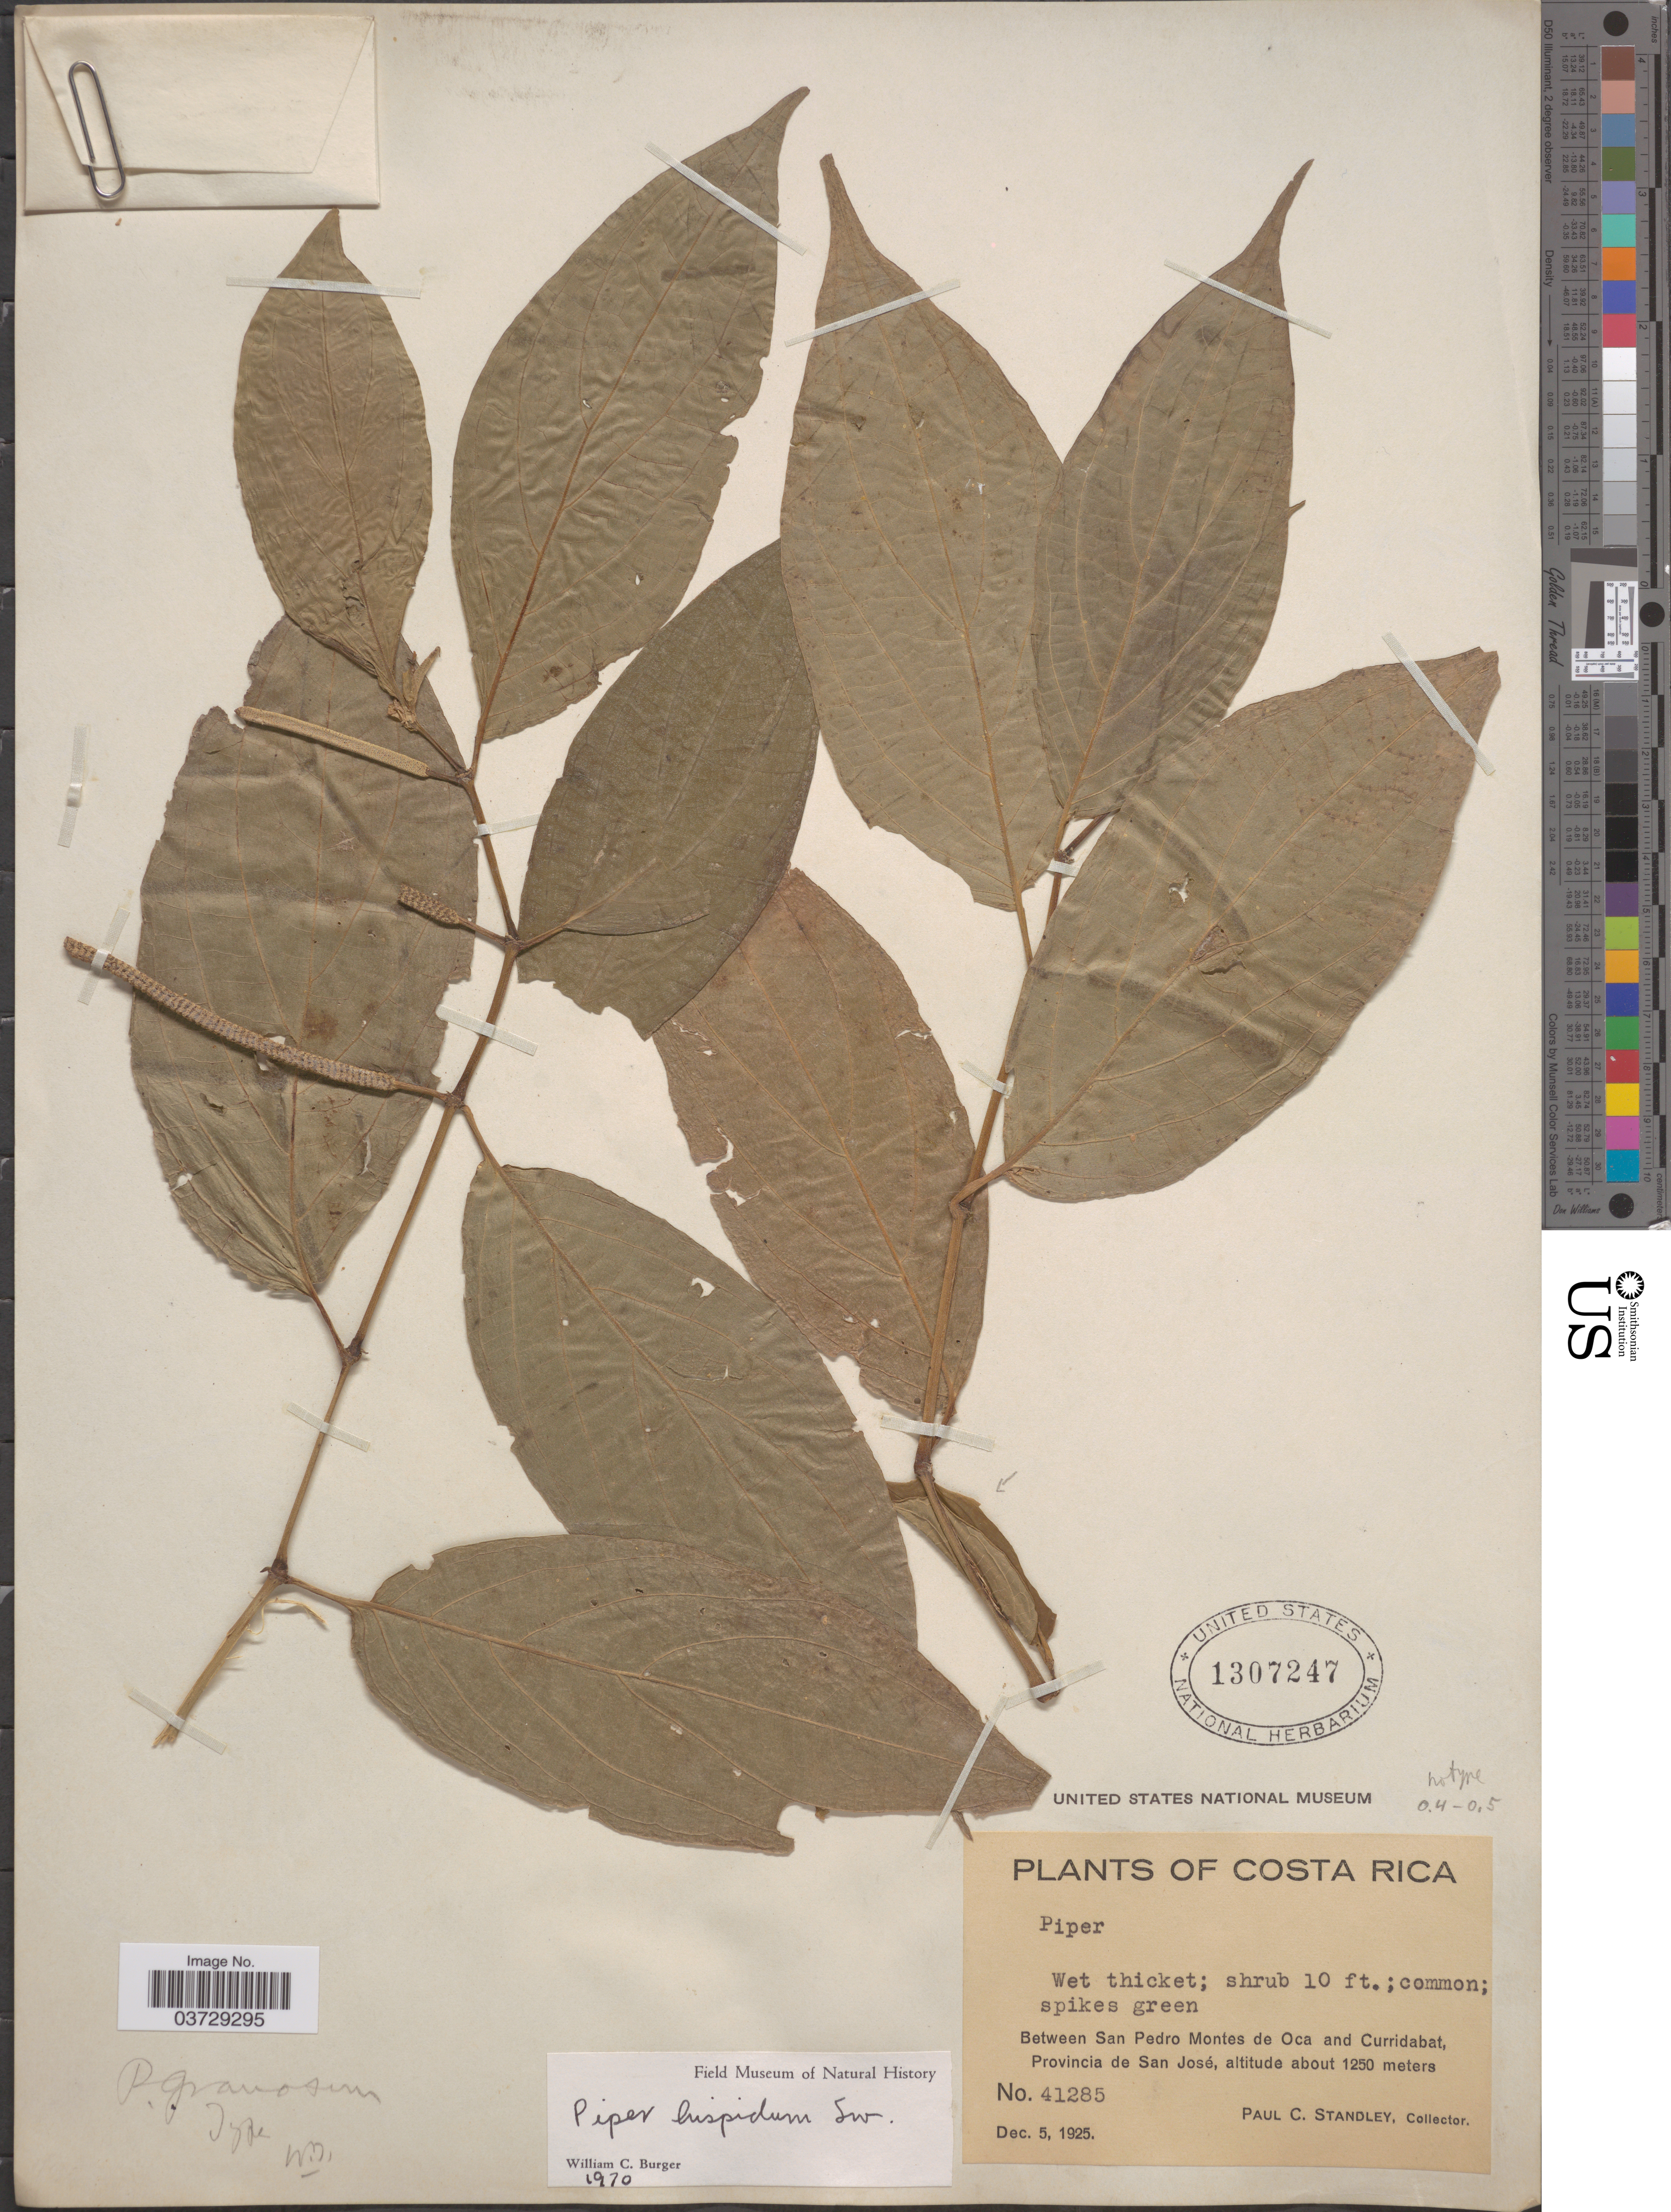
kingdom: Plantae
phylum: Tracheophyta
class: Magnoliopsida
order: Piperales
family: Piperaceae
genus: Piper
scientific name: Piper hispidum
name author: Sw.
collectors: P. C. Standley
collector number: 41285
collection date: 1925-12-05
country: Costa Rica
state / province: San José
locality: Between San Pedro Montes de Oca and Curridabat.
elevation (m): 1250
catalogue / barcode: US 1307247